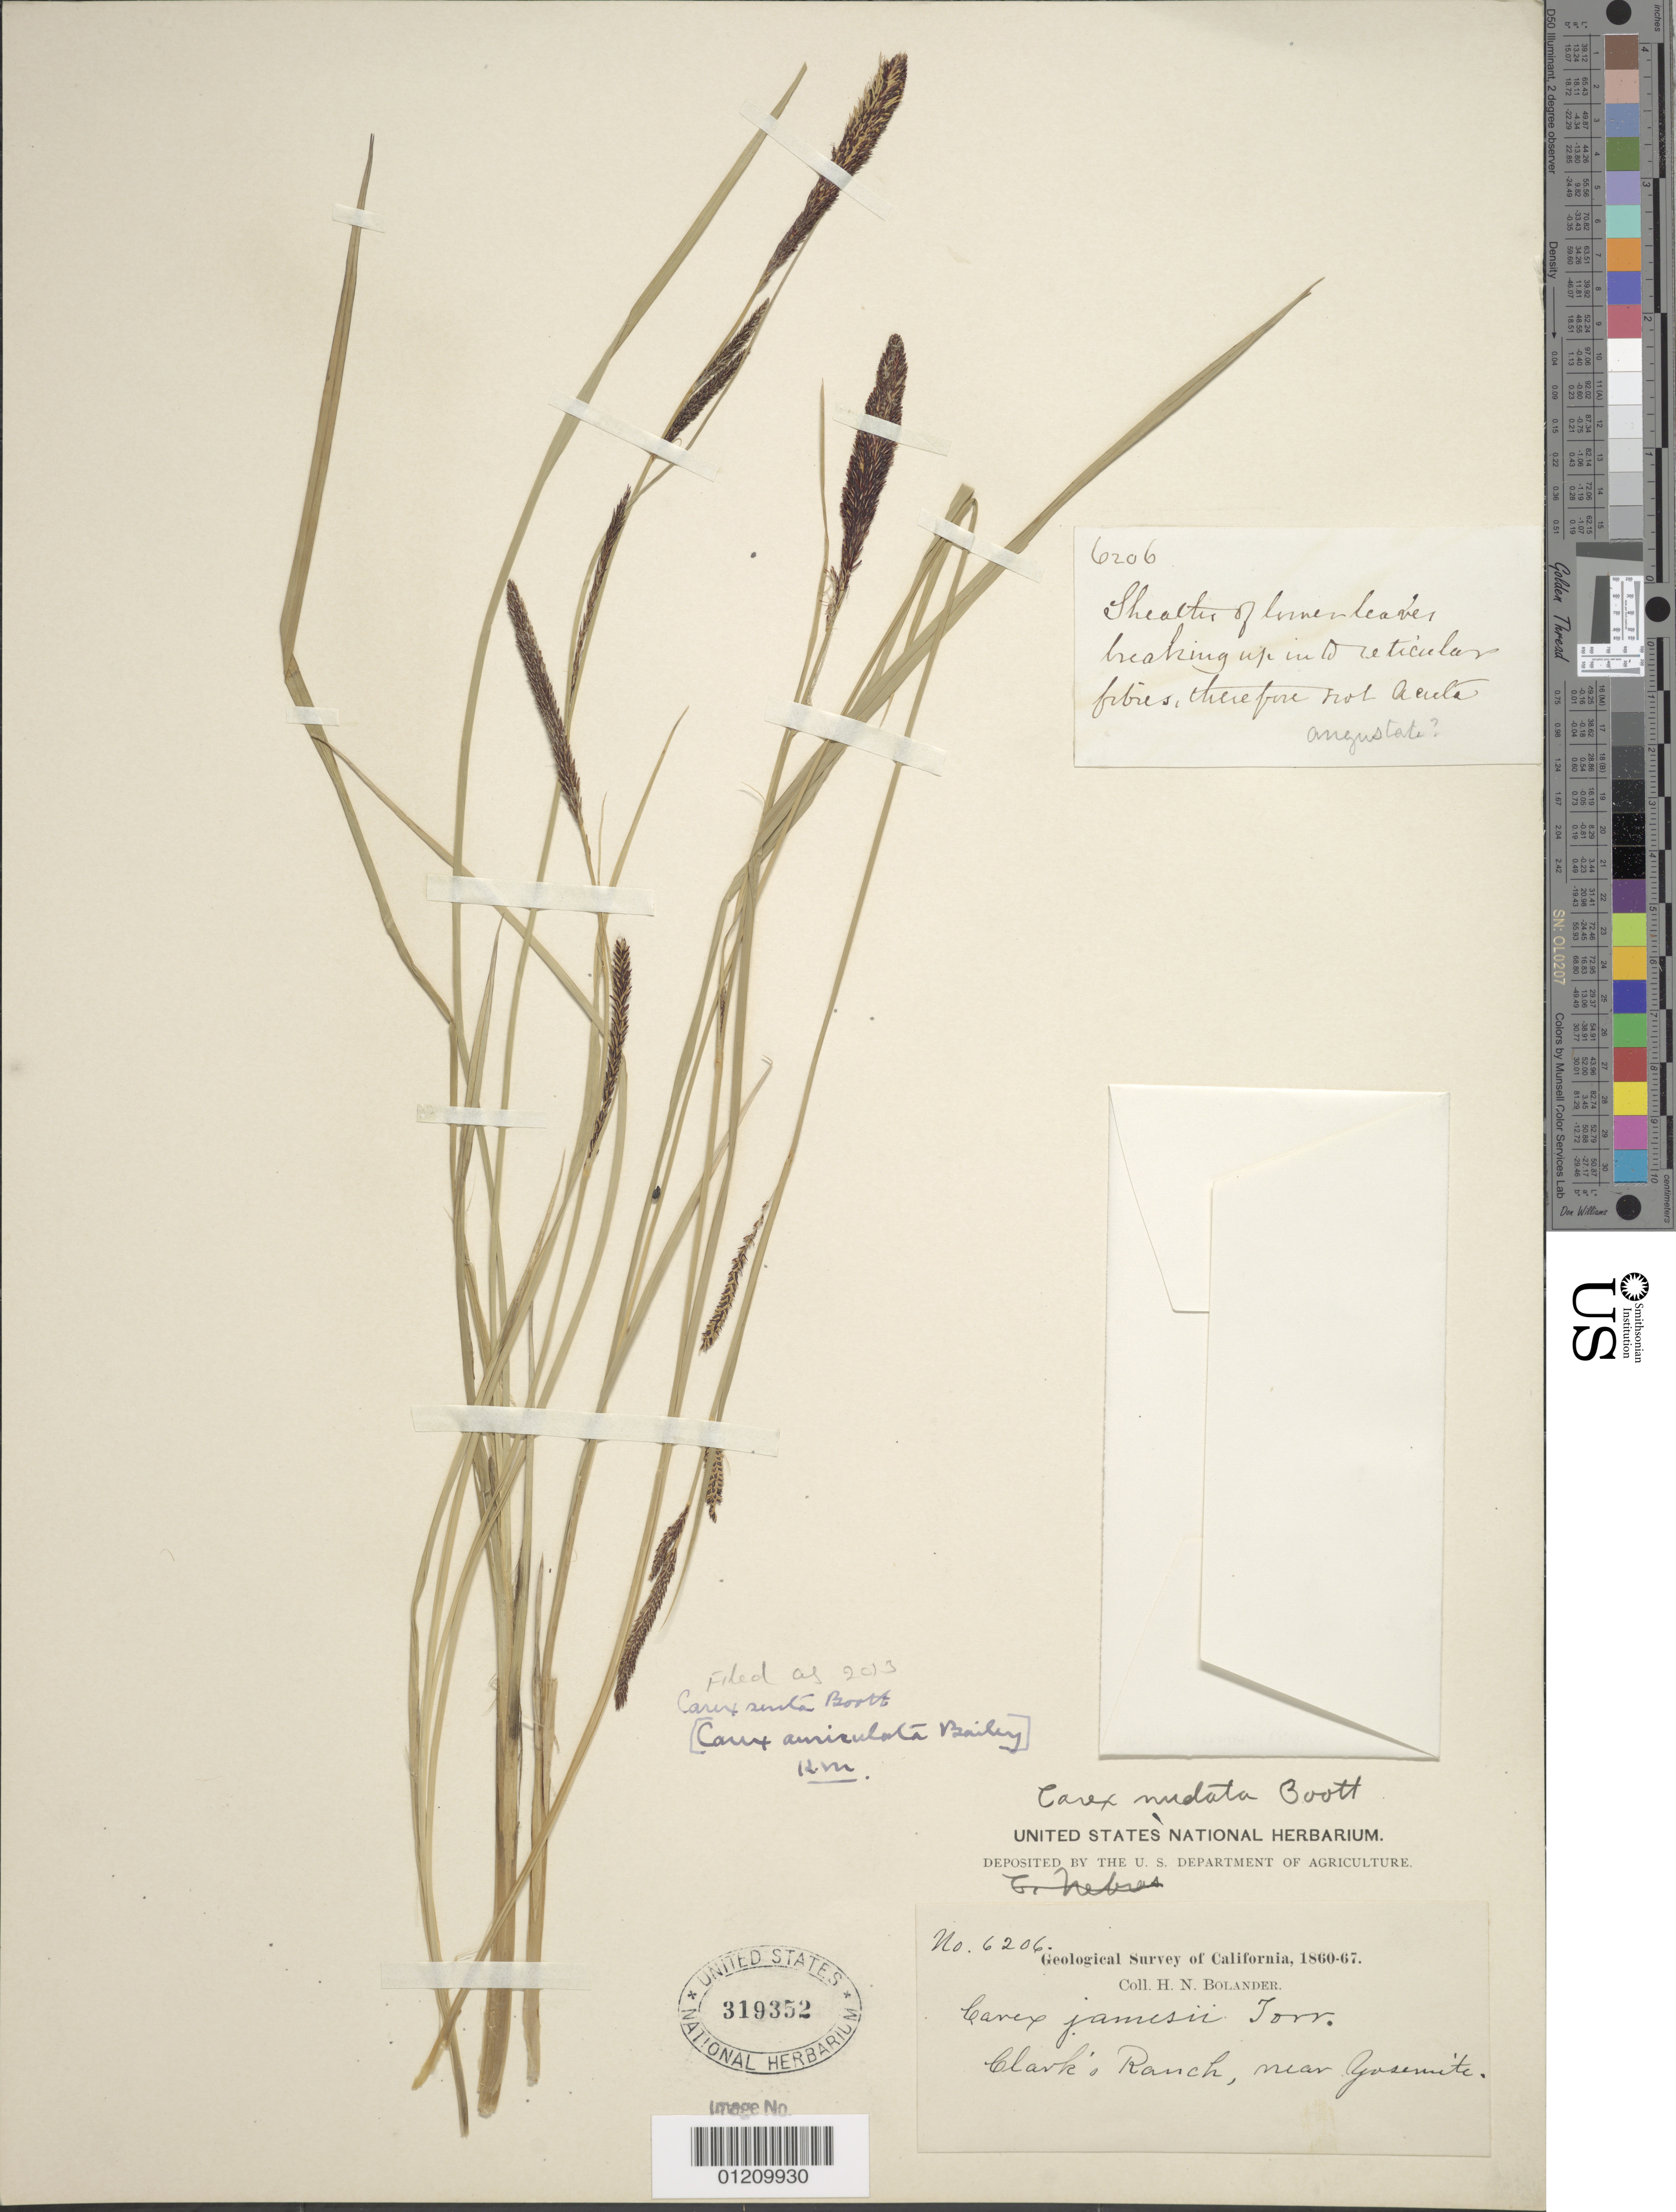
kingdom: Plantae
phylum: Tracheophyta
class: Liliopsida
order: Poales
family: Cyperaceae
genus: Carex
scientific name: Carex senta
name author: Boott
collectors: H. Bolander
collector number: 6206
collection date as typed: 1860 to -- --- 1867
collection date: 1860/1867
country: United States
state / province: California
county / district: Mariposa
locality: Clark's Ranch, near Yosemite.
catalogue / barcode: US 319352